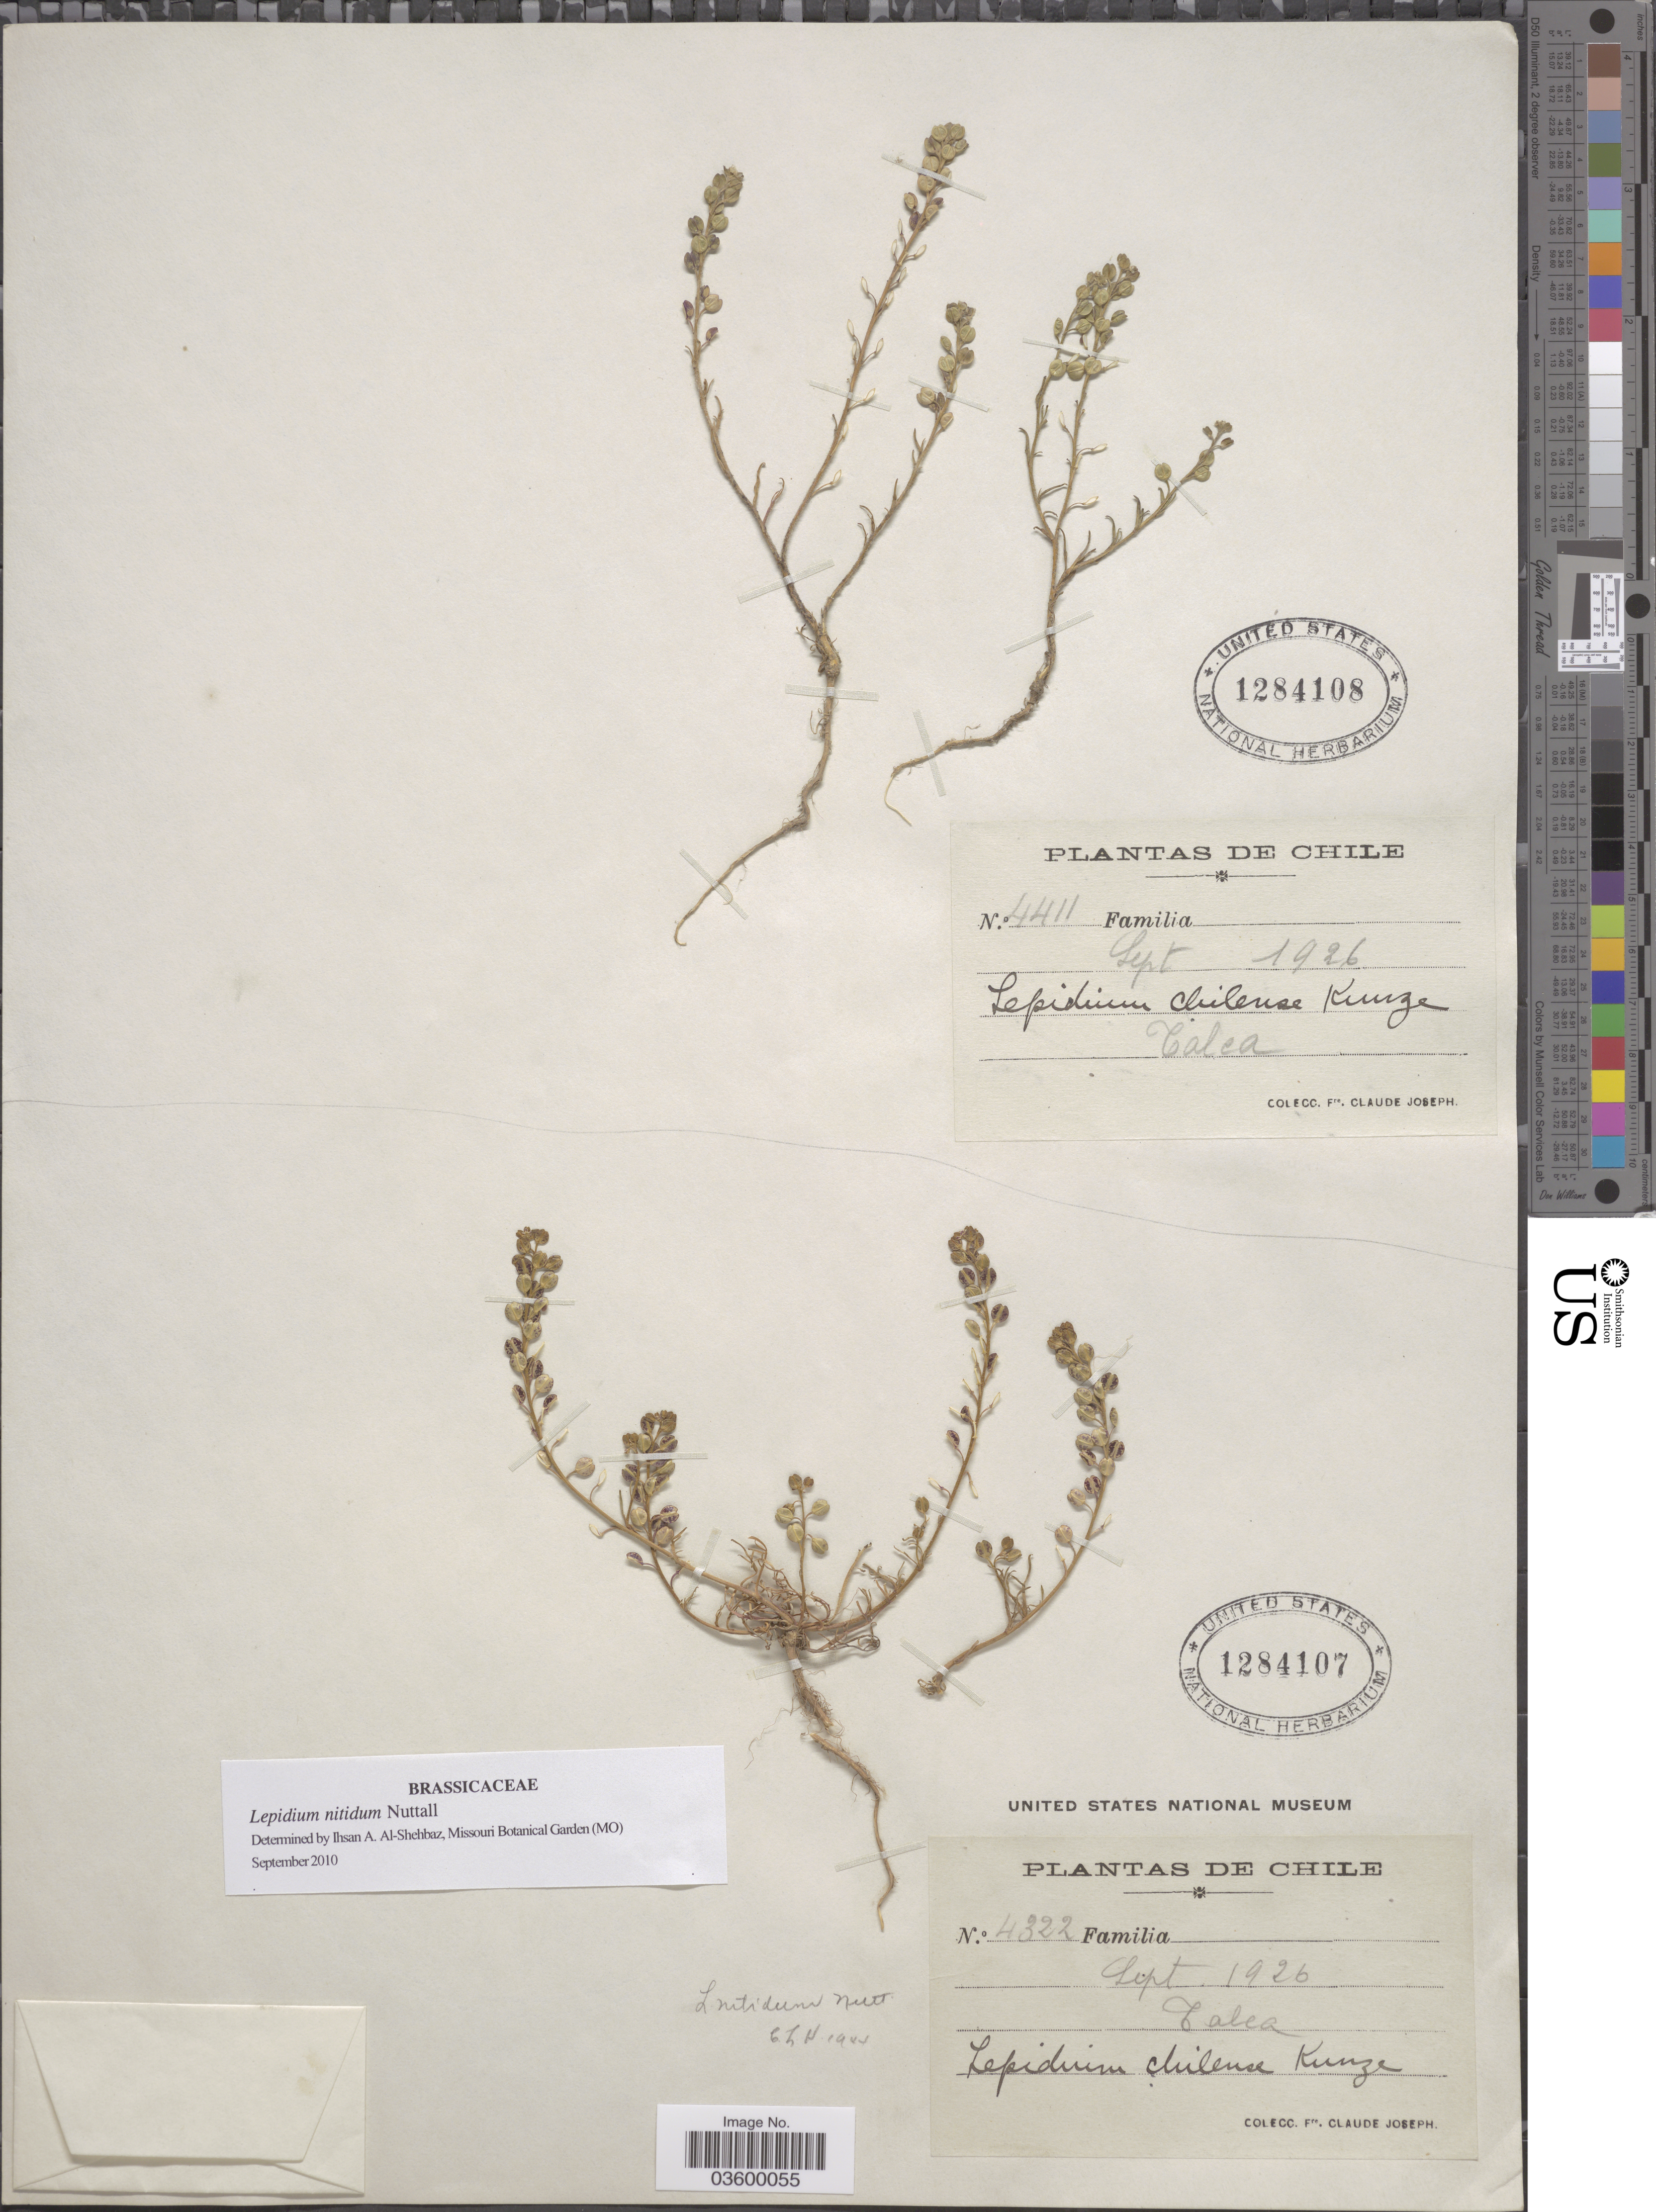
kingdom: Plantae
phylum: Tracheophyta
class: Magnoliopsida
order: Brassicales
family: Brassicaceae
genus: Lepidium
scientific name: Lepidium nitidum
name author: Nutt.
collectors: Bro. Claude-Joseph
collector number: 4322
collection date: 1926-09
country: Chile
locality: Talca.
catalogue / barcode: US 1284107-2